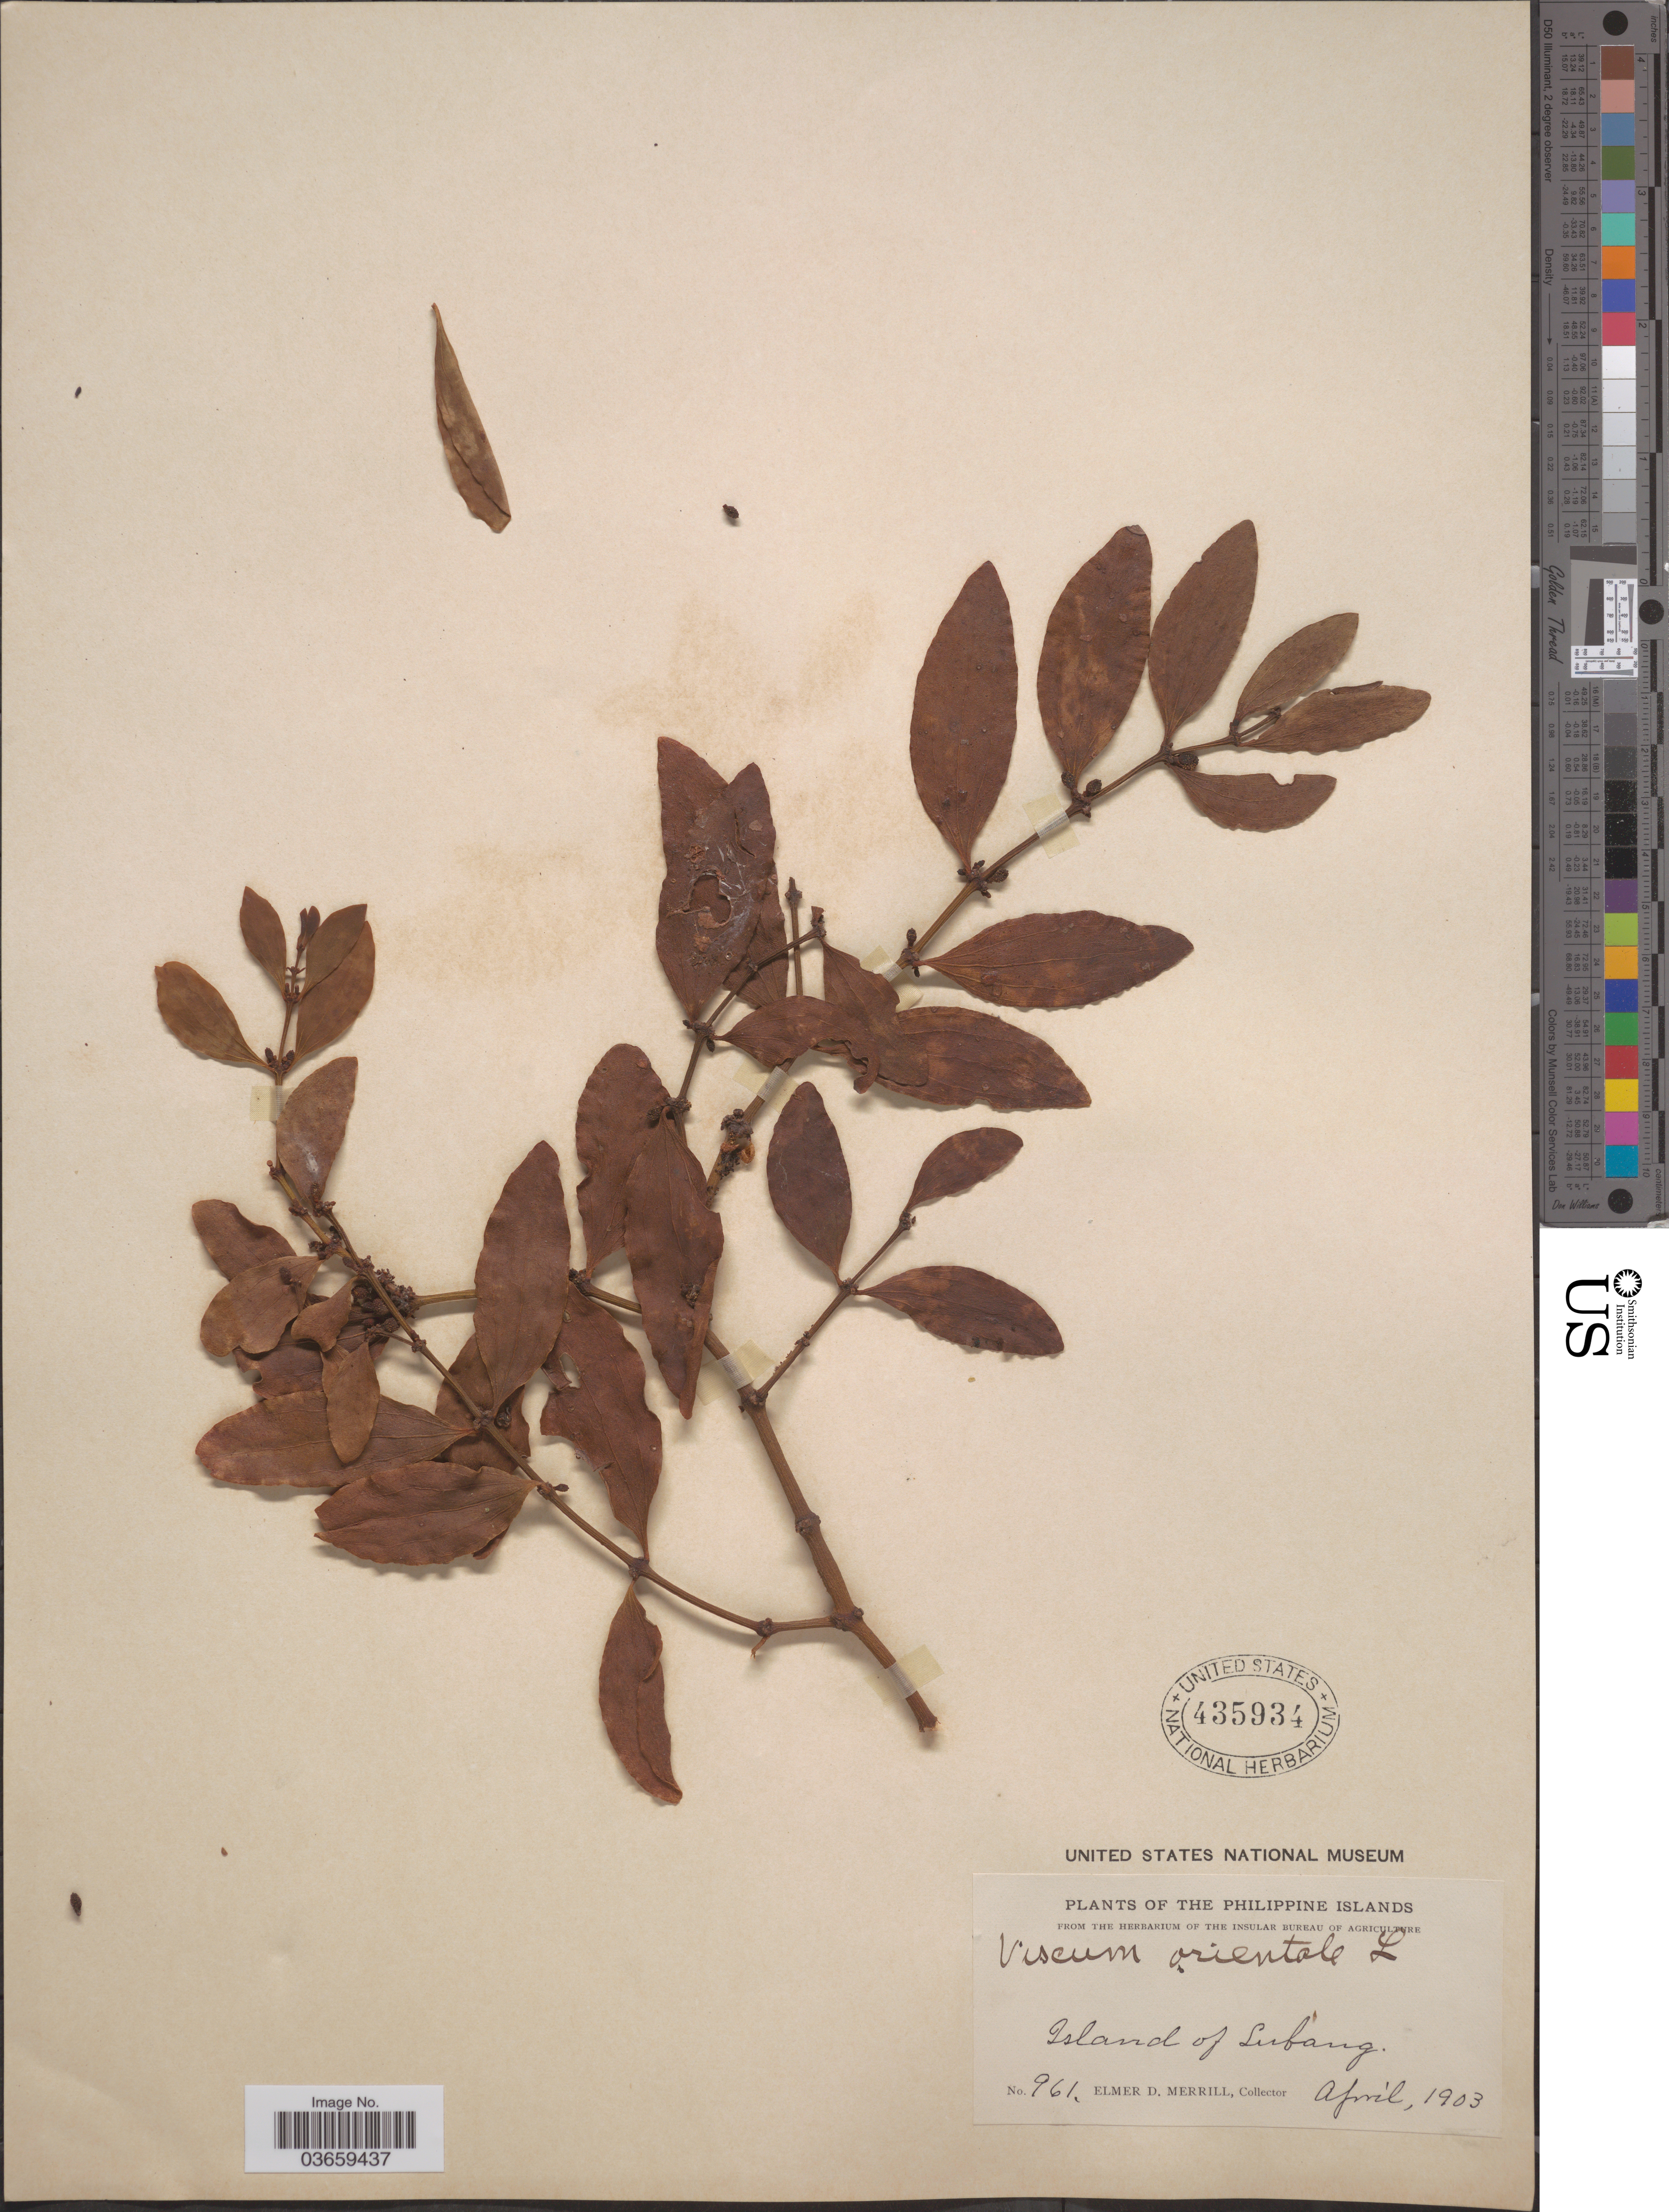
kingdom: Plantae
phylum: Tracheophyta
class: Magnoliopsida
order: Santalales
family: Viscaceae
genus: Viscum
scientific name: Viscum orientale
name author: DC.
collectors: E. D. Merrill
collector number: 961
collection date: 1903-04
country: Philippines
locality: The Philippine Islands. Island of Lubang.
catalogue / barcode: US 435934